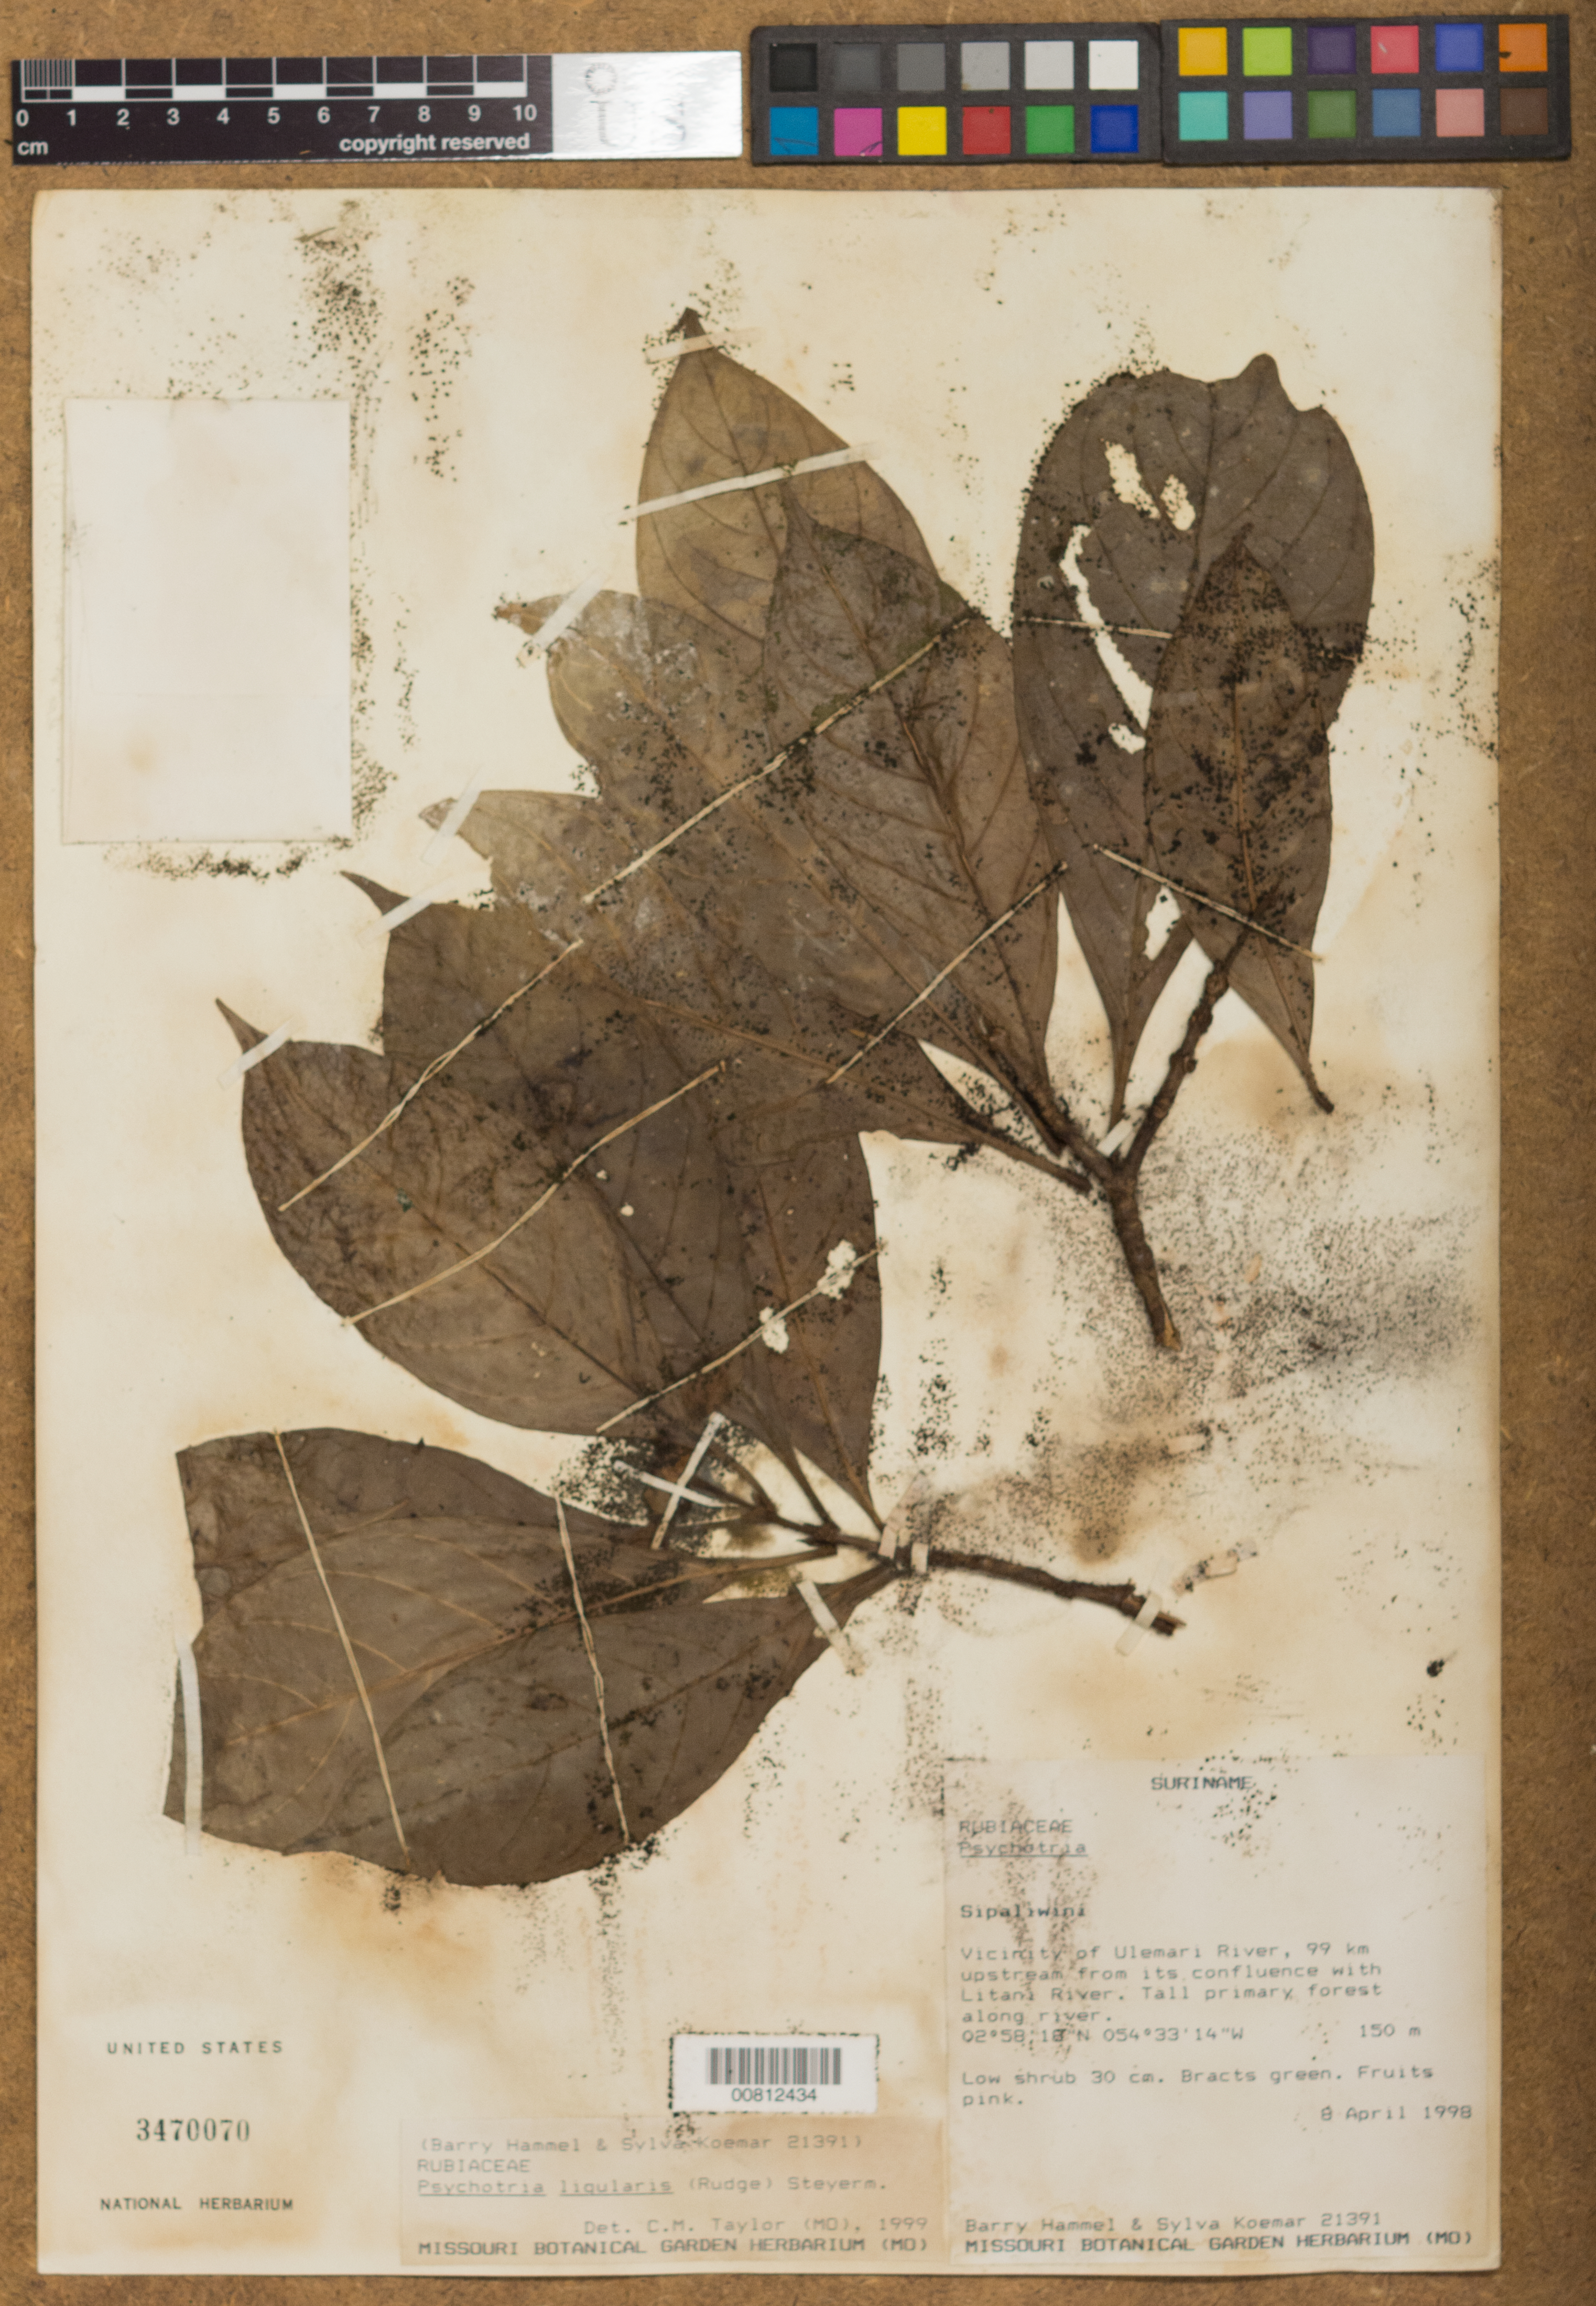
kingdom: Plantae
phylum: Tracheophyta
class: Magnoliopsida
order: Gentianales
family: Rubiaceae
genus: Psychotria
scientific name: Psychotria ligularis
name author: (Rudge) Steyerm.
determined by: Taylor, Charlotte M.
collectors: B. Hammel & S. Koemar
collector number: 21391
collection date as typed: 8-Apr-98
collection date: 1998-04-08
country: Suriname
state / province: Sipaliwini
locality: Ulemari R., 99 km upstream from confl. with Litani R.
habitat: Tall primary forest along river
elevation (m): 150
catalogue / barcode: US 3470070